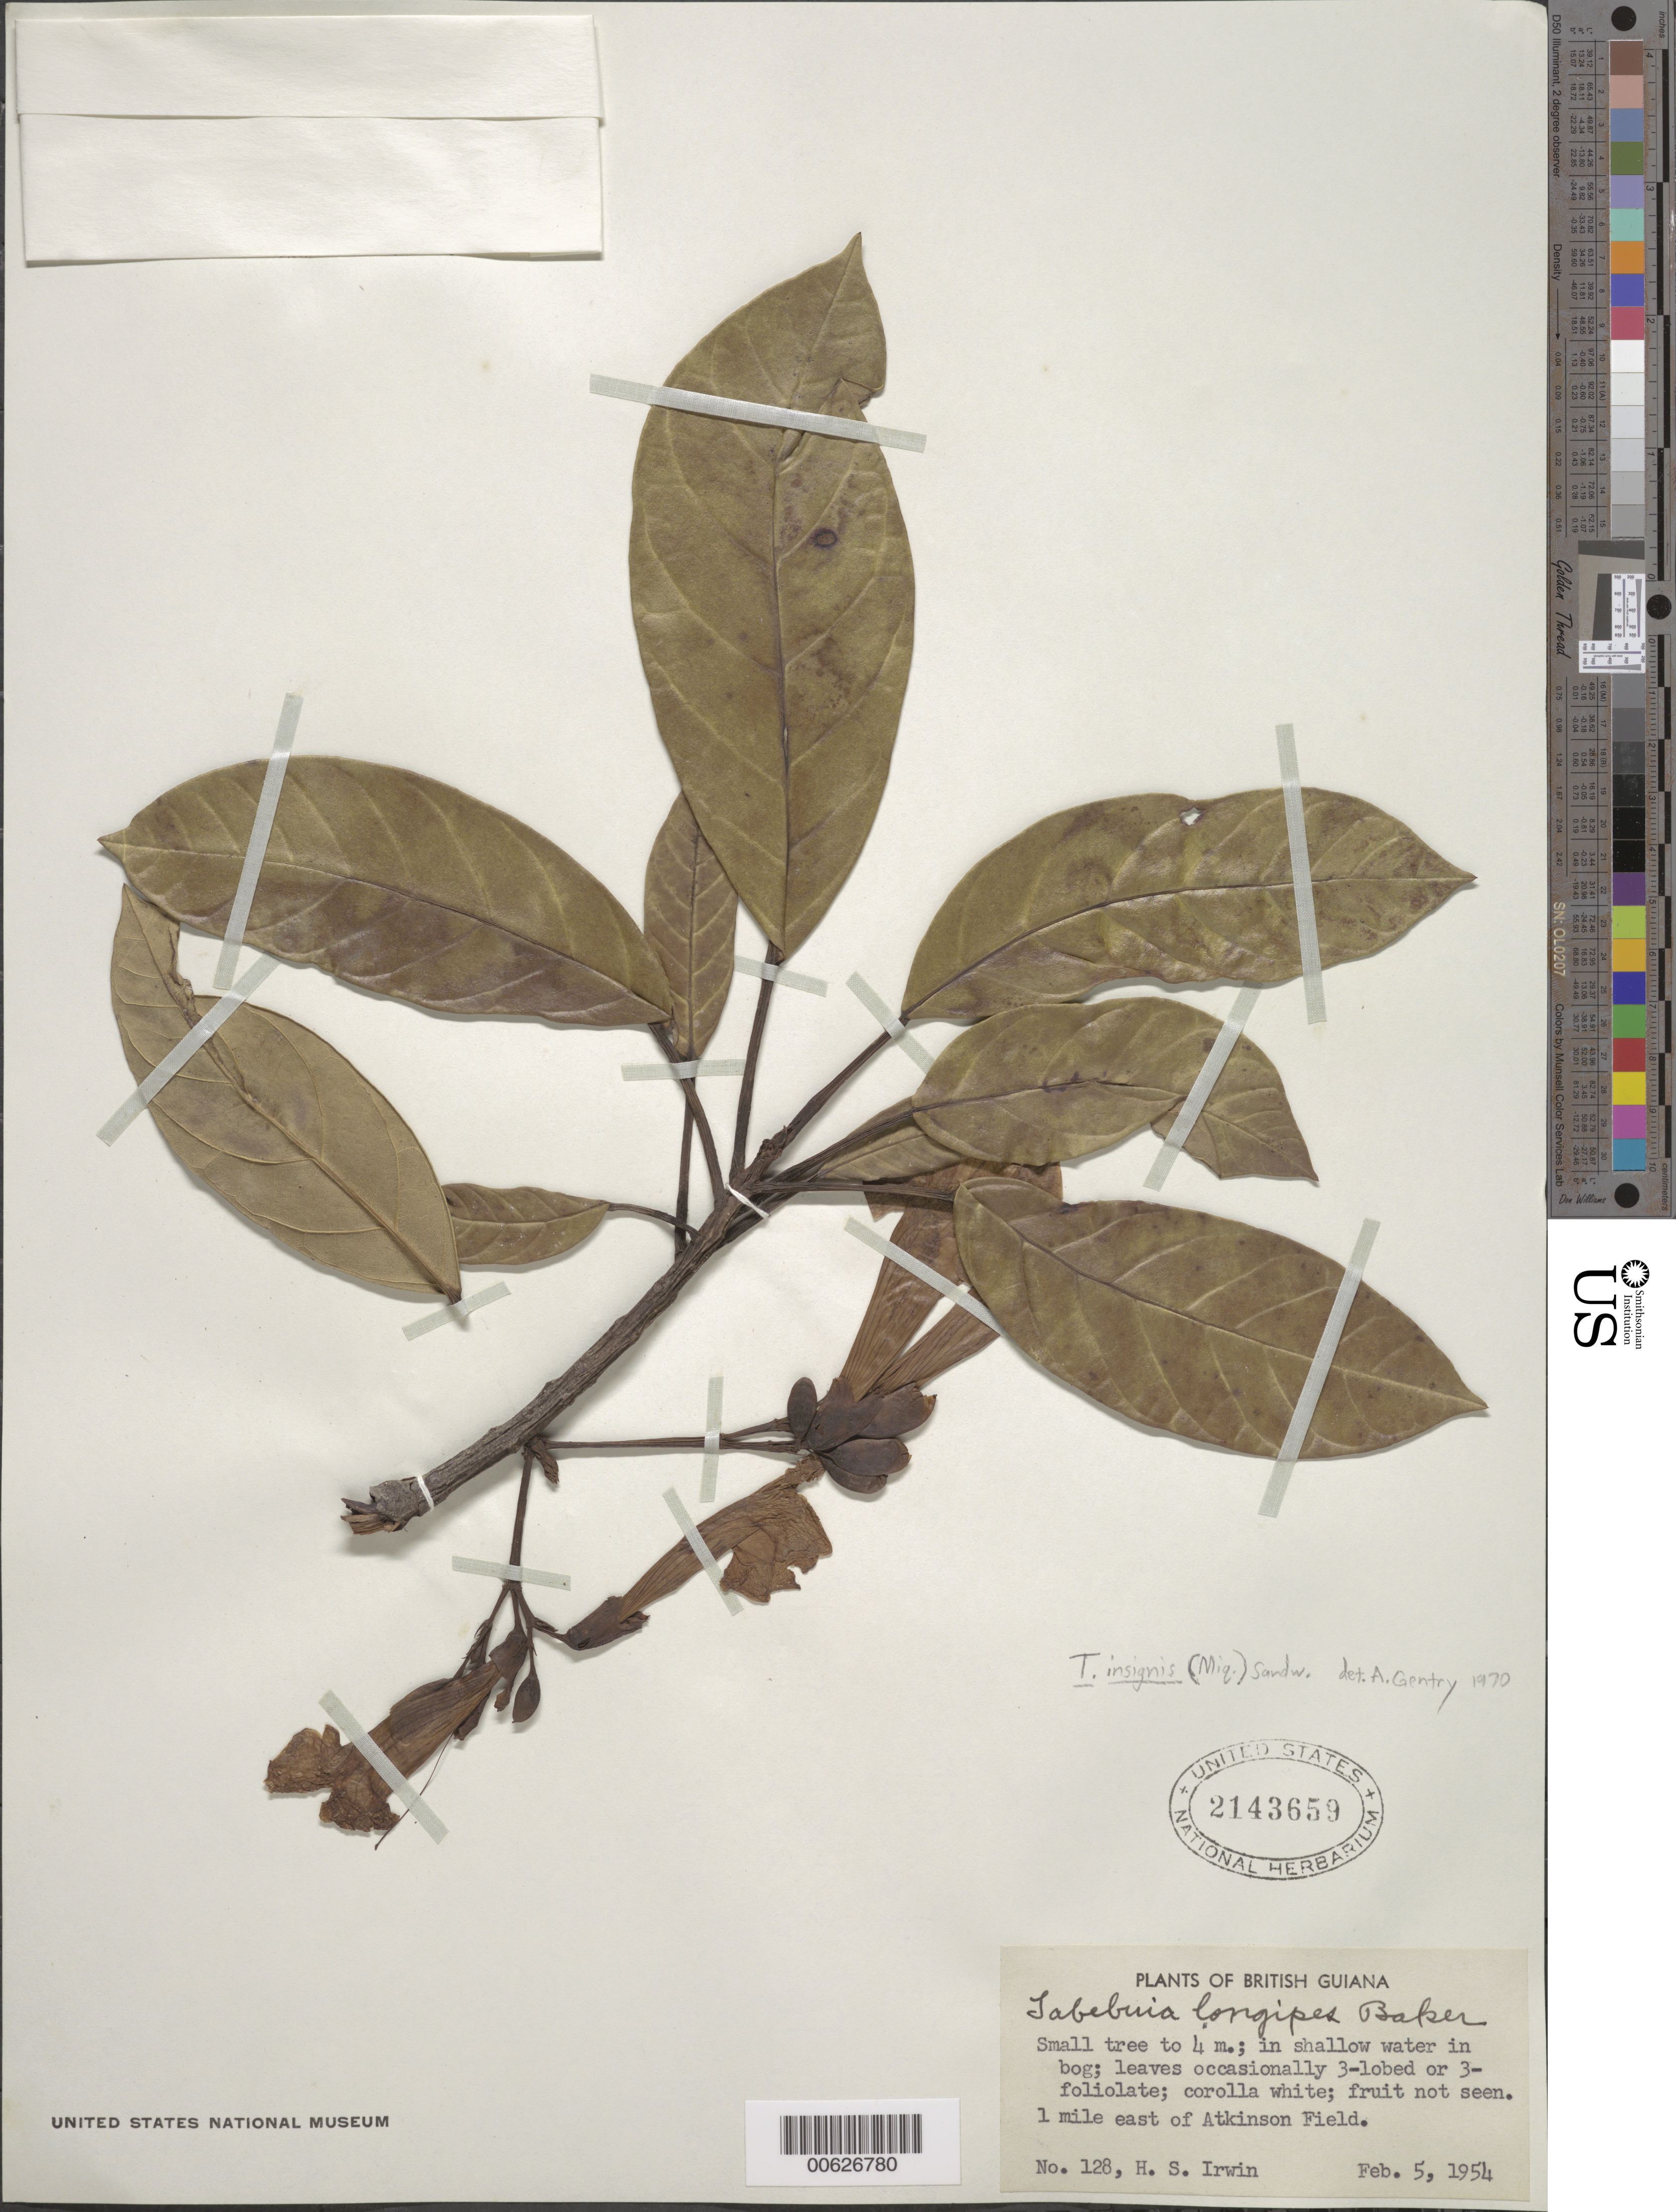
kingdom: Plantae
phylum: Tracheophyta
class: Magnoliopsida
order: Lamiales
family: Bignoniaceae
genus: Tabebuia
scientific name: Tabebuia insignis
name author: (Miq.) Sandwith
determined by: Gentry, A. H.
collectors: H. Irwin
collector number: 128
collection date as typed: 5-Feb-54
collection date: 1954-02-05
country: Guyana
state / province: Demerara-Mahaica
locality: Atkinson Field, 1 mi. E of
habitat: In shallow water in bog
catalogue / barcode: US 2143659